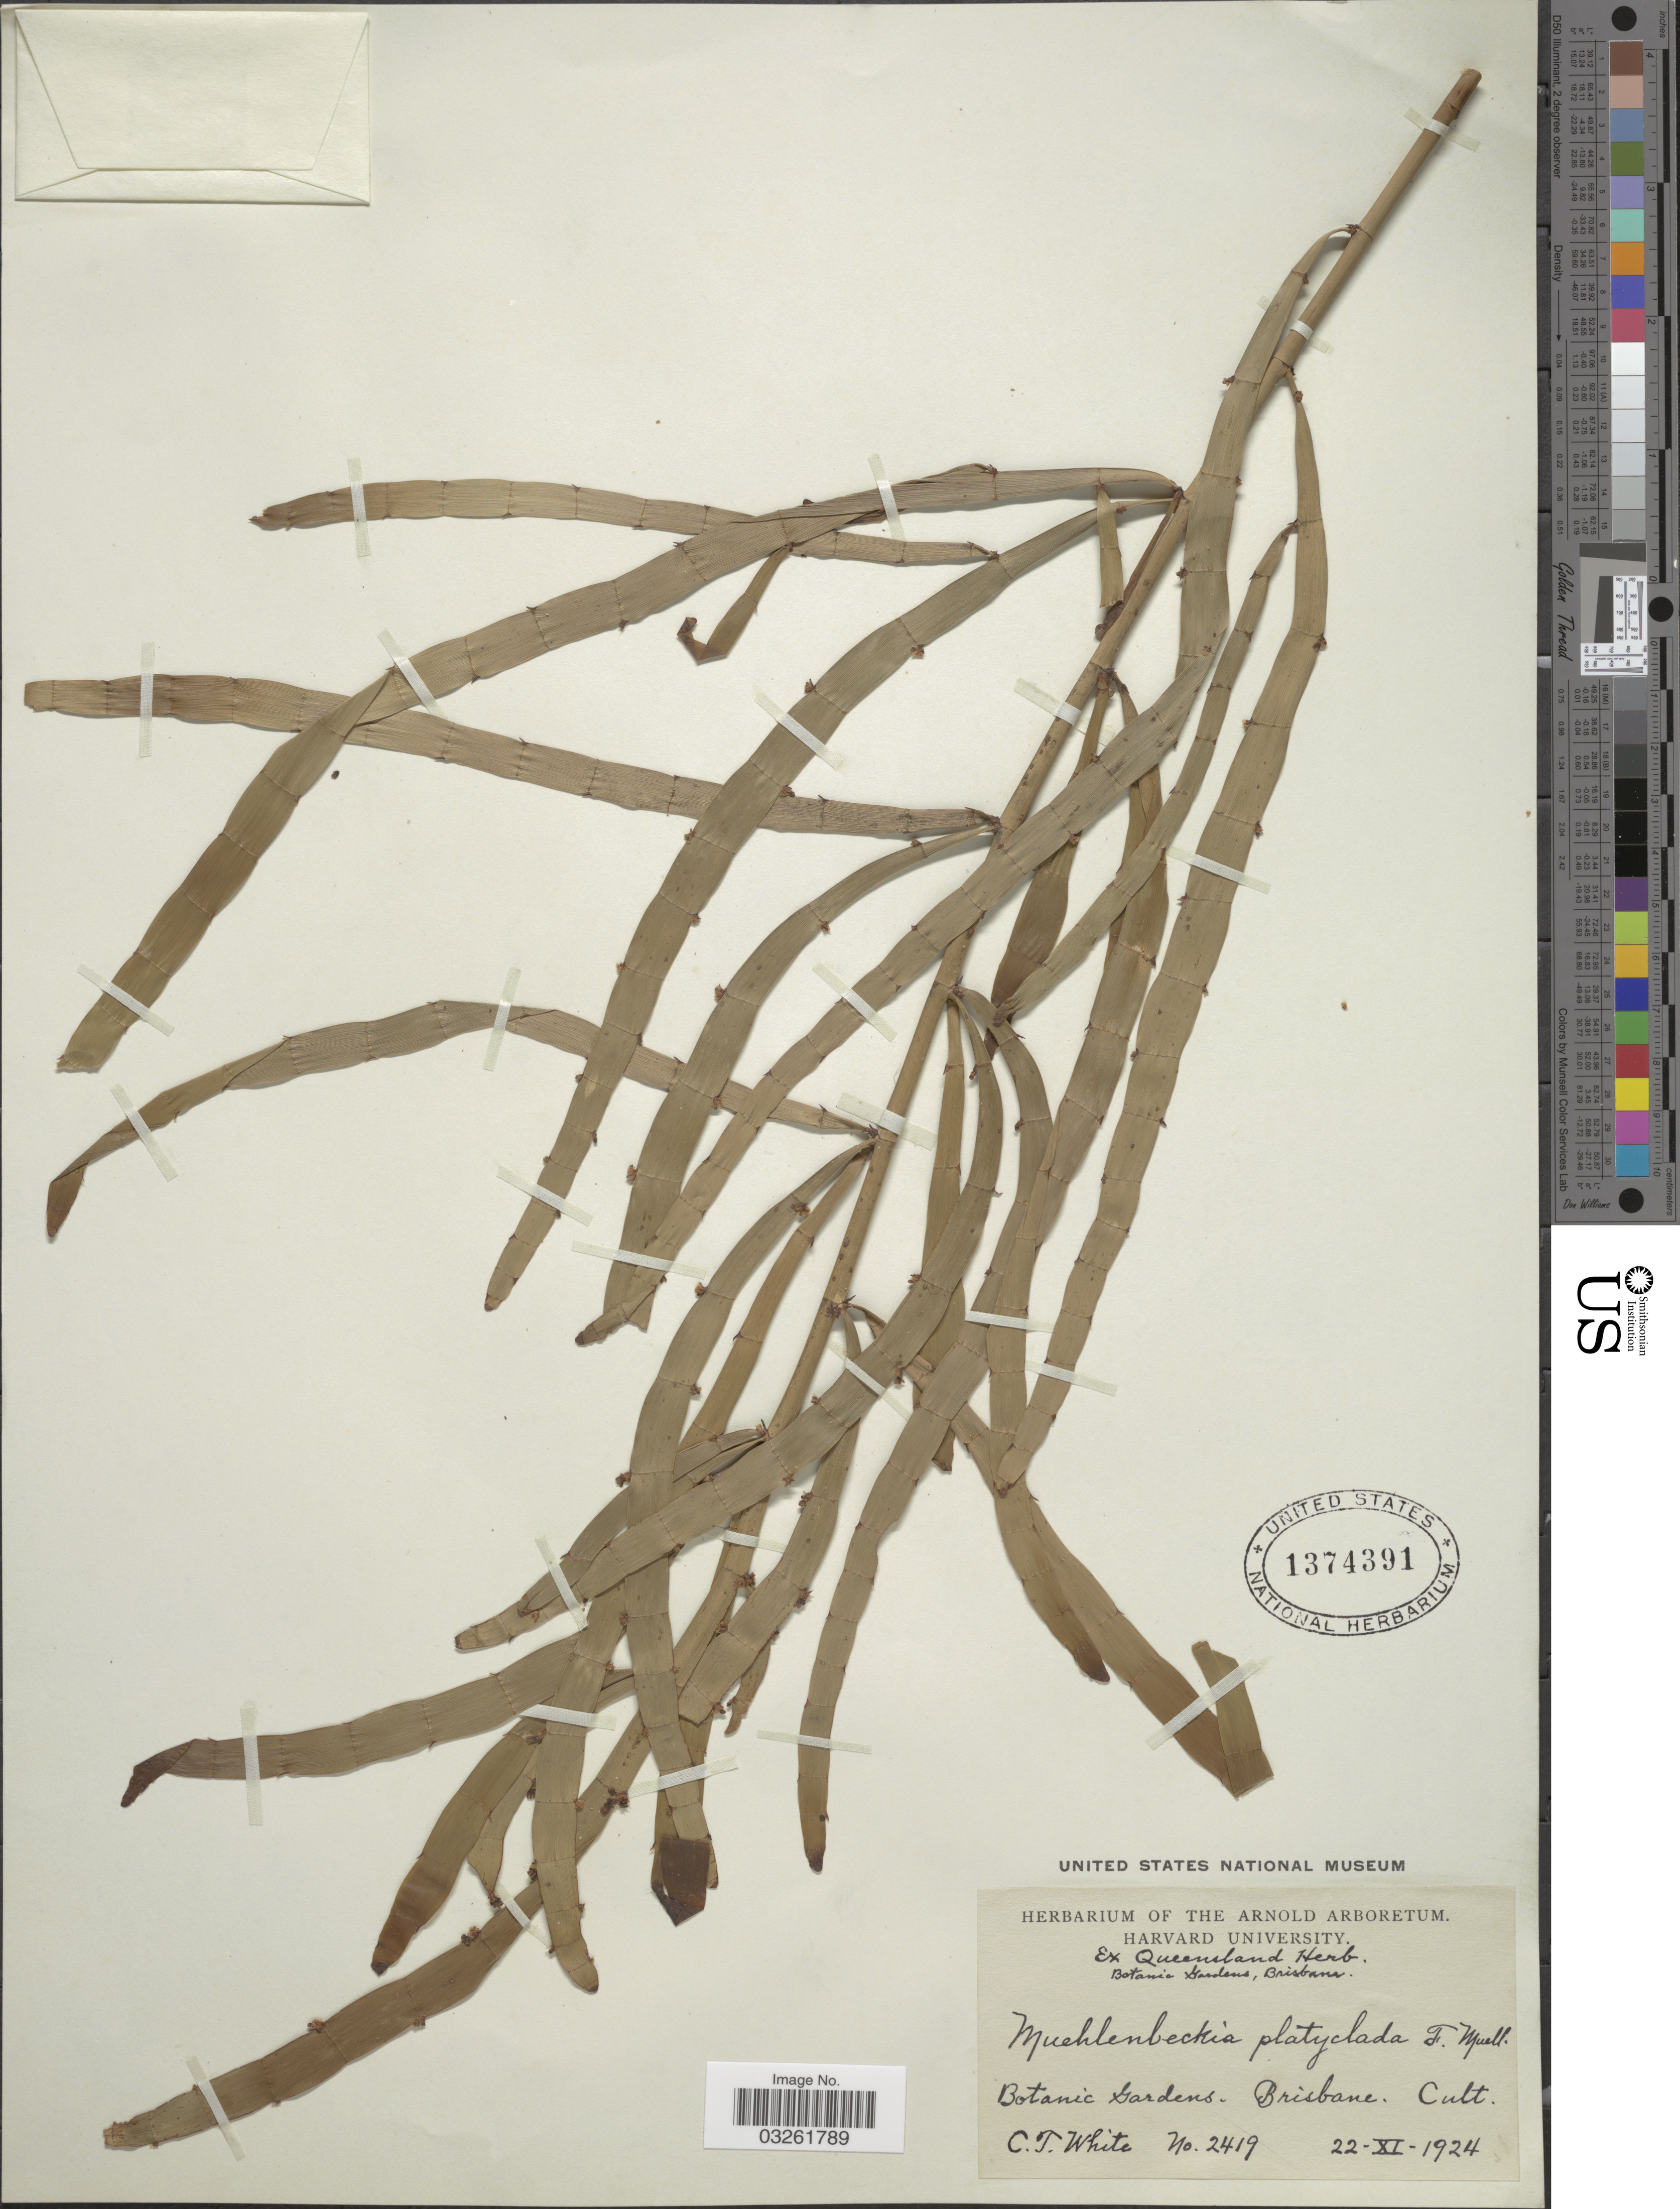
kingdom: Plantae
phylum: Tracheophyta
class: Magnoliopsida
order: Caryophyllales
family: Polygonaceae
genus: Muehlenbeckia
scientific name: Muehlenbeckia platyclada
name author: (F. Muell.) Meisn.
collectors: C. T. White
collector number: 2419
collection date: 1924-11-22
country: Australia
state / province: Queensland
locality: Botanic Gardens. Brisbane. Cult.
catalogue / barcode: US 1374391